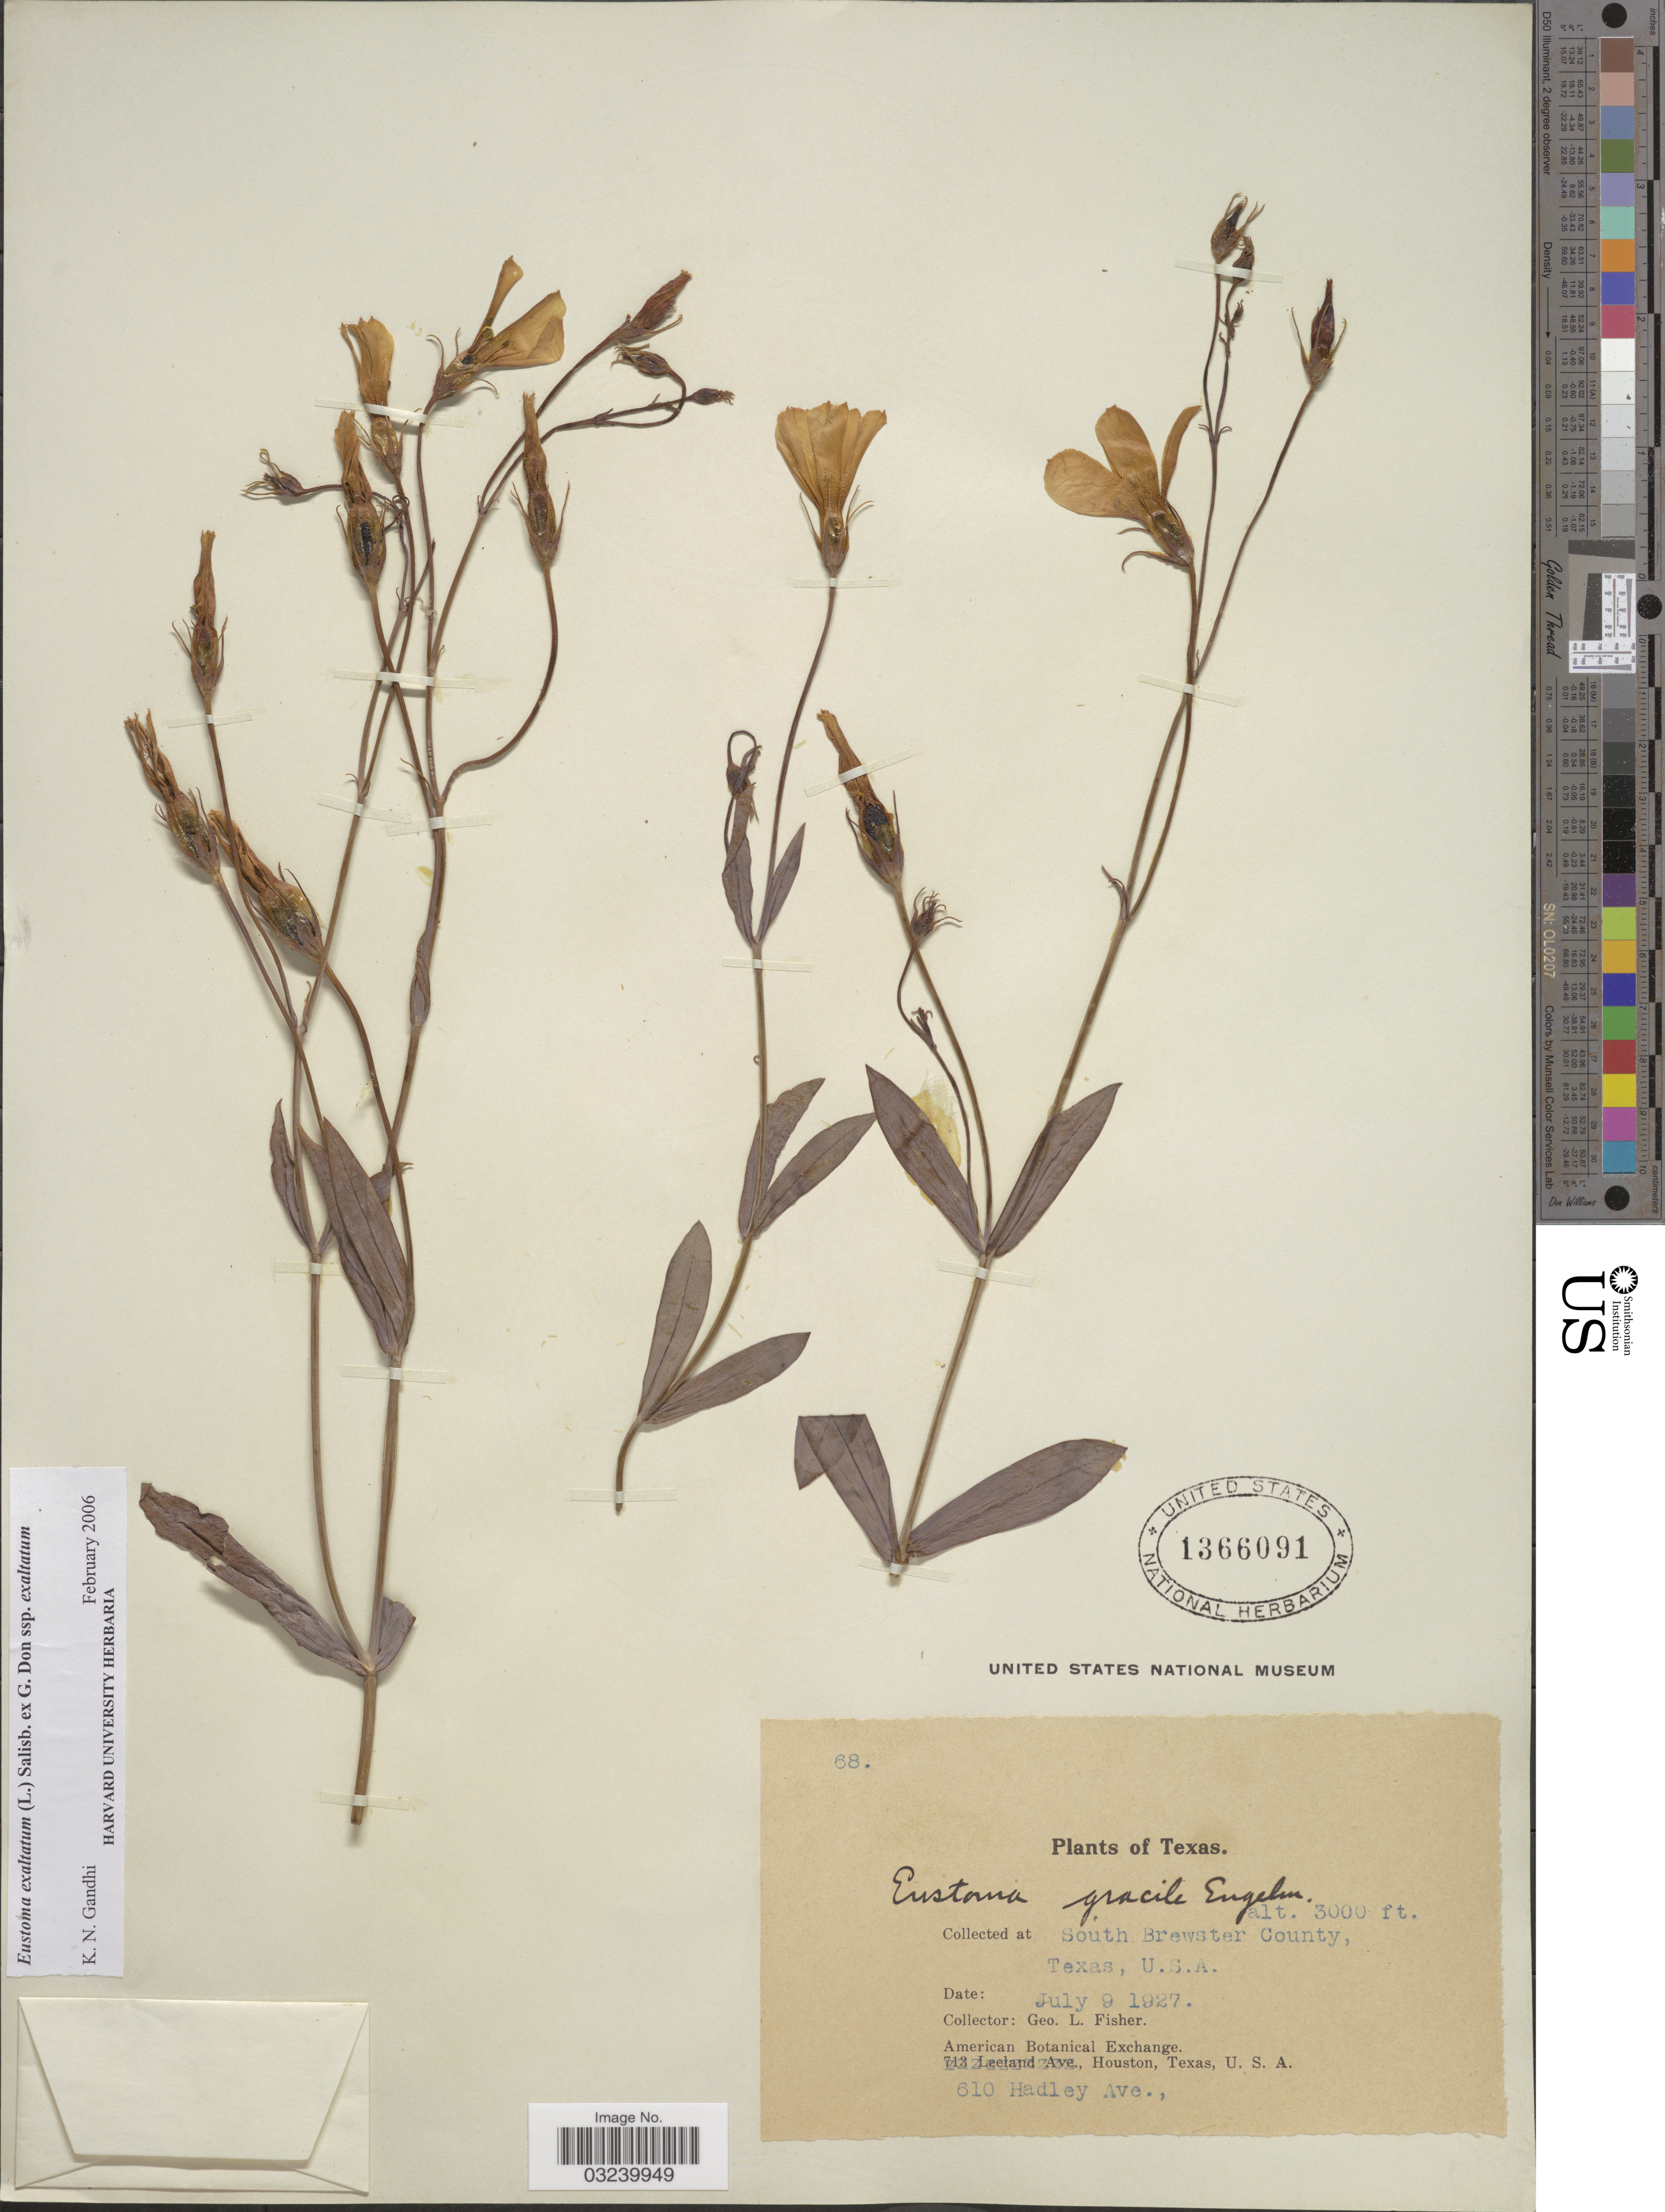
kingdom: Plantae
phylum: Tracheophyta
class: Magnoliopsida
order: Gentianales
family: Gentianaceae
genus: Eustoma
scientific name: Eustoma exaltatum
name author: (L.) Salisb. ex Don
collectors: G. L. Fisher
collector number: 68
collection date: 1927-07-09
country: United States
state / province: Texas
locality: South Brewster County, Texas.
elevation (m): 914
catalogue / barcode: US 1366091